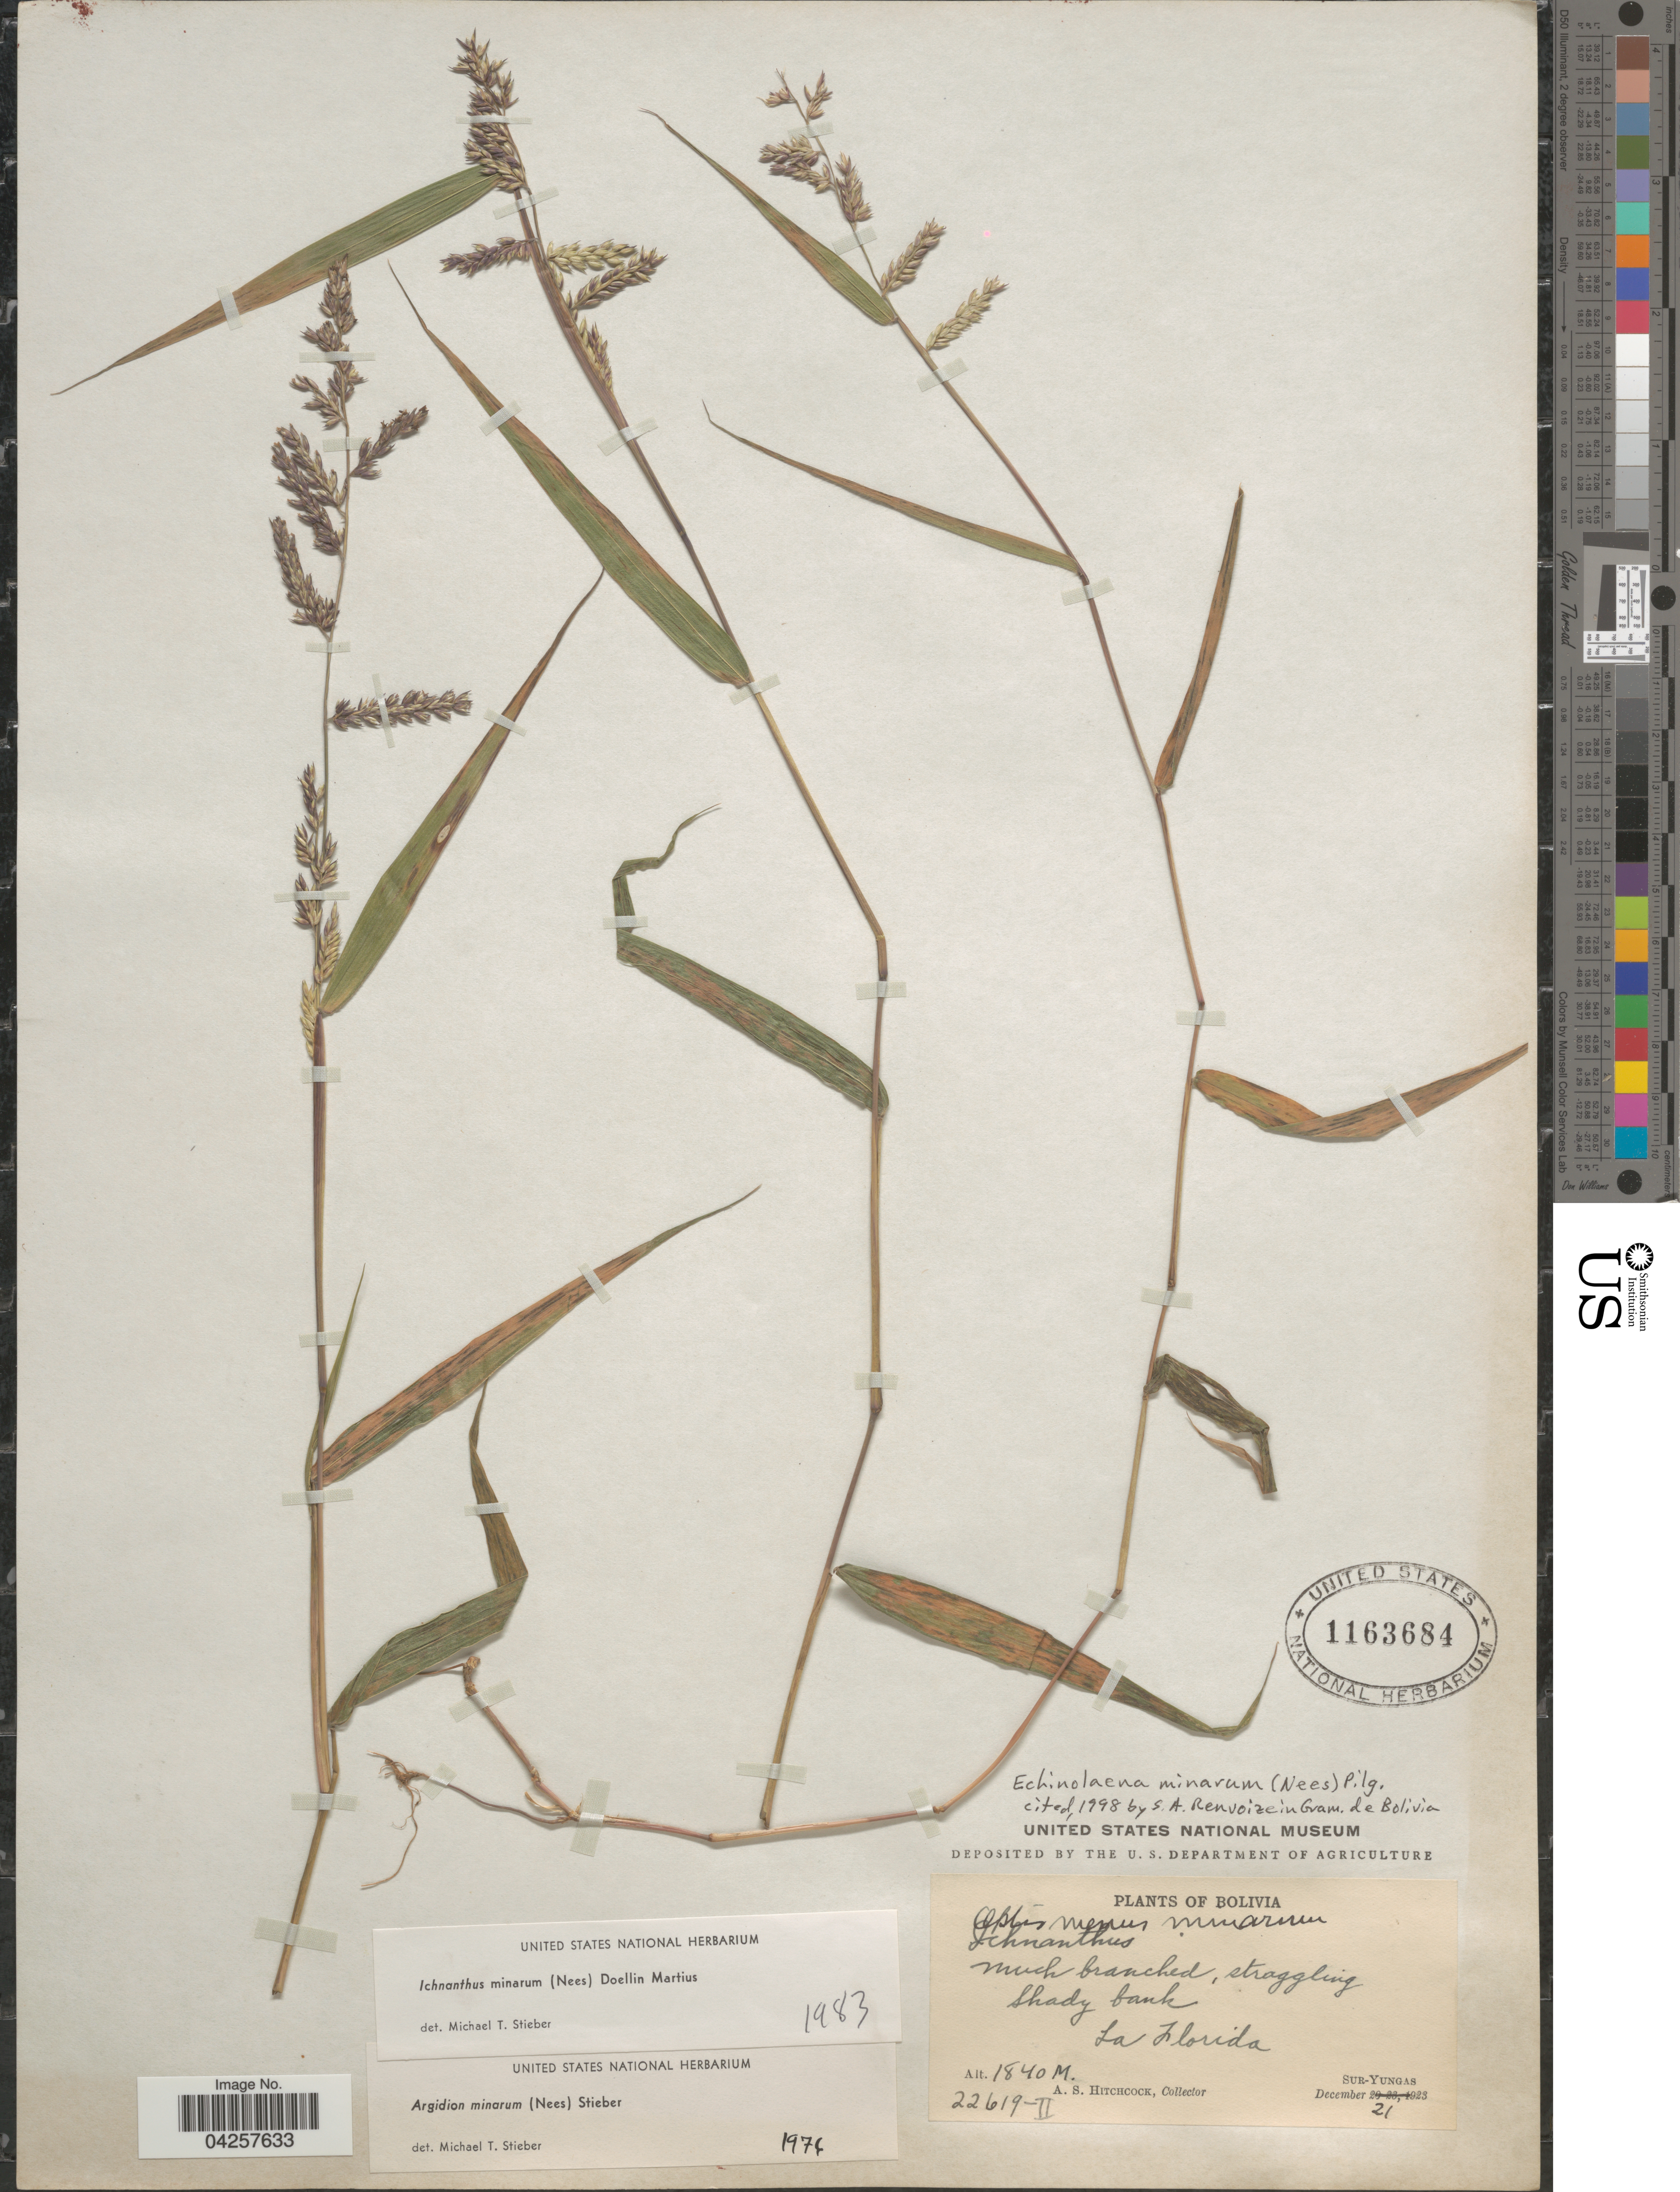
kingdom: Plantae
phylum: Tracheophyta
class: Liliopsida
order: Poales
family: Poaceae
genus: Echinolaena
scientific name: Echinolaena minarum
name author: (Nees) Pilg.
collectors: A. S. Hitchcock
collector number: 22619-II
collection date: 1923-12-21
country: Bolivia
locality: La Florida. Sur-Yungas.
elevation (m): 1840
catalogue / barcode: US 1163684